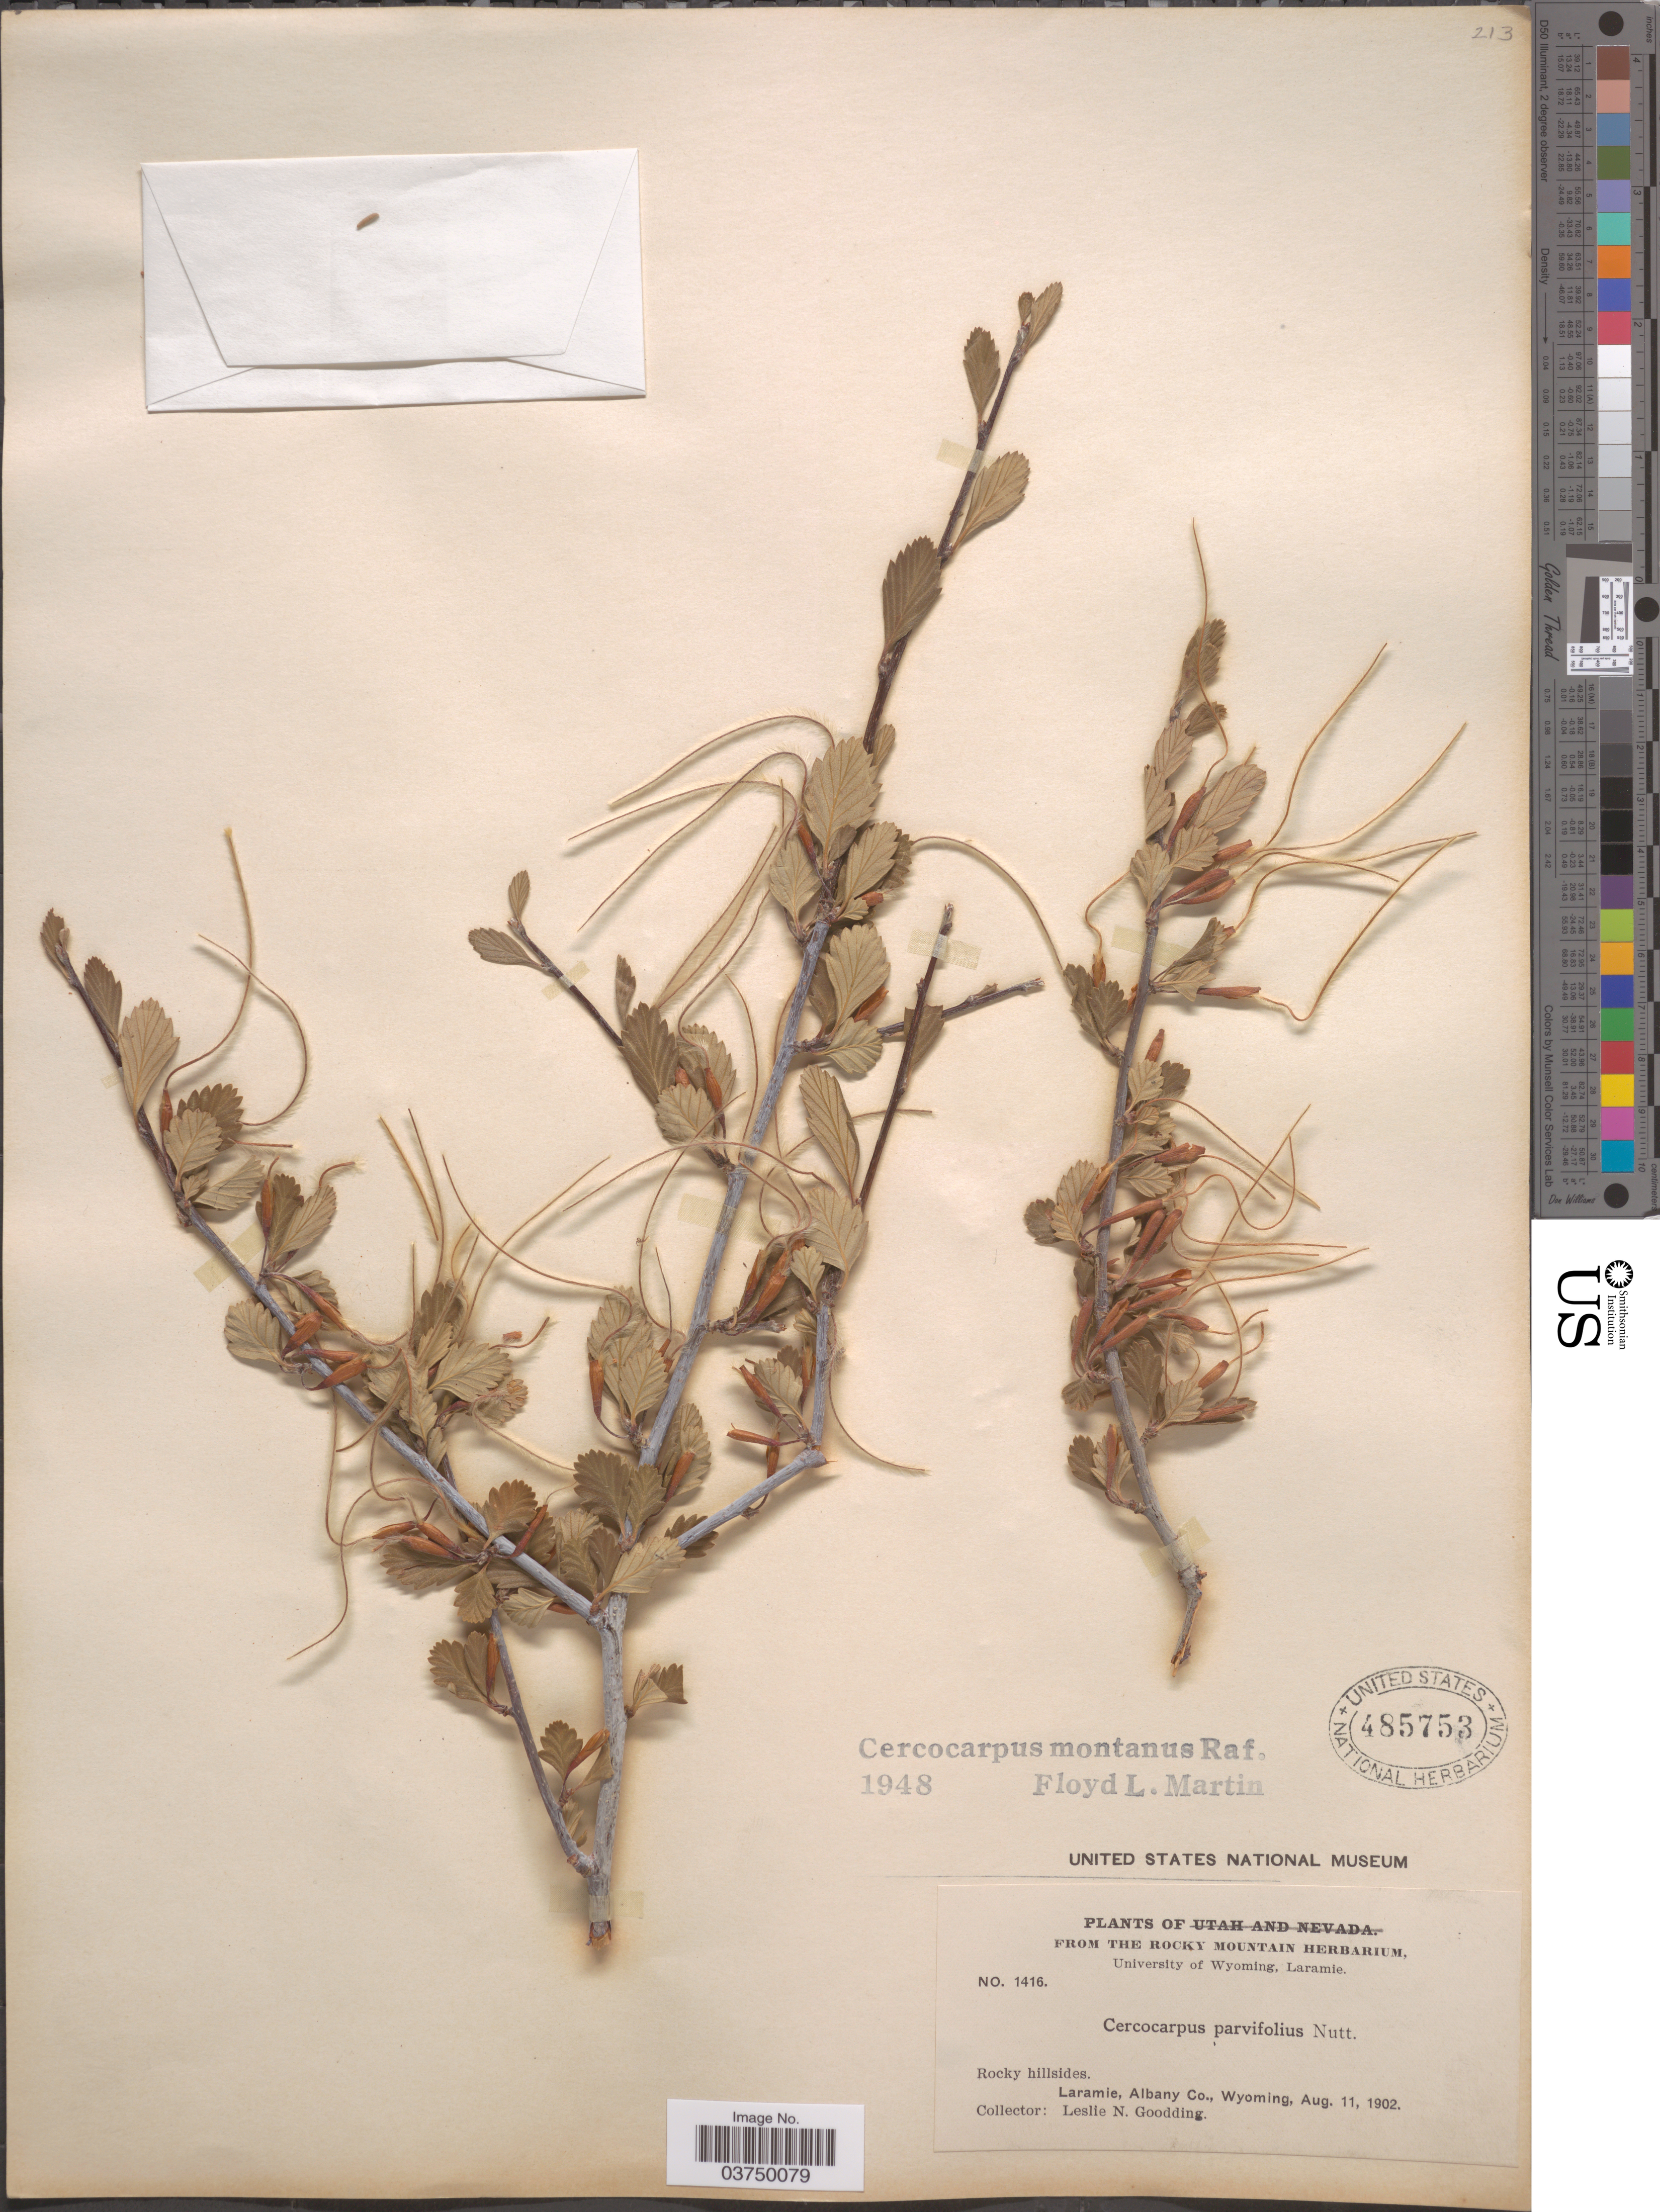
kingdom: Plantae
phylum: Tracheophyta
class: Magnoliopsida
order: Rosales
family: Rosaceae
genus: Cercocarpus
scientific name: Cercocarpus montanus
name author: Raf.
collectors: L. N. Goodding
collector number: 1416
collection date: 1902-08-11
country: United States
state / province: Wyoming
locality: Rocky hillsides. Laramie, Albany Co.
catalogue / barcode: US 485753